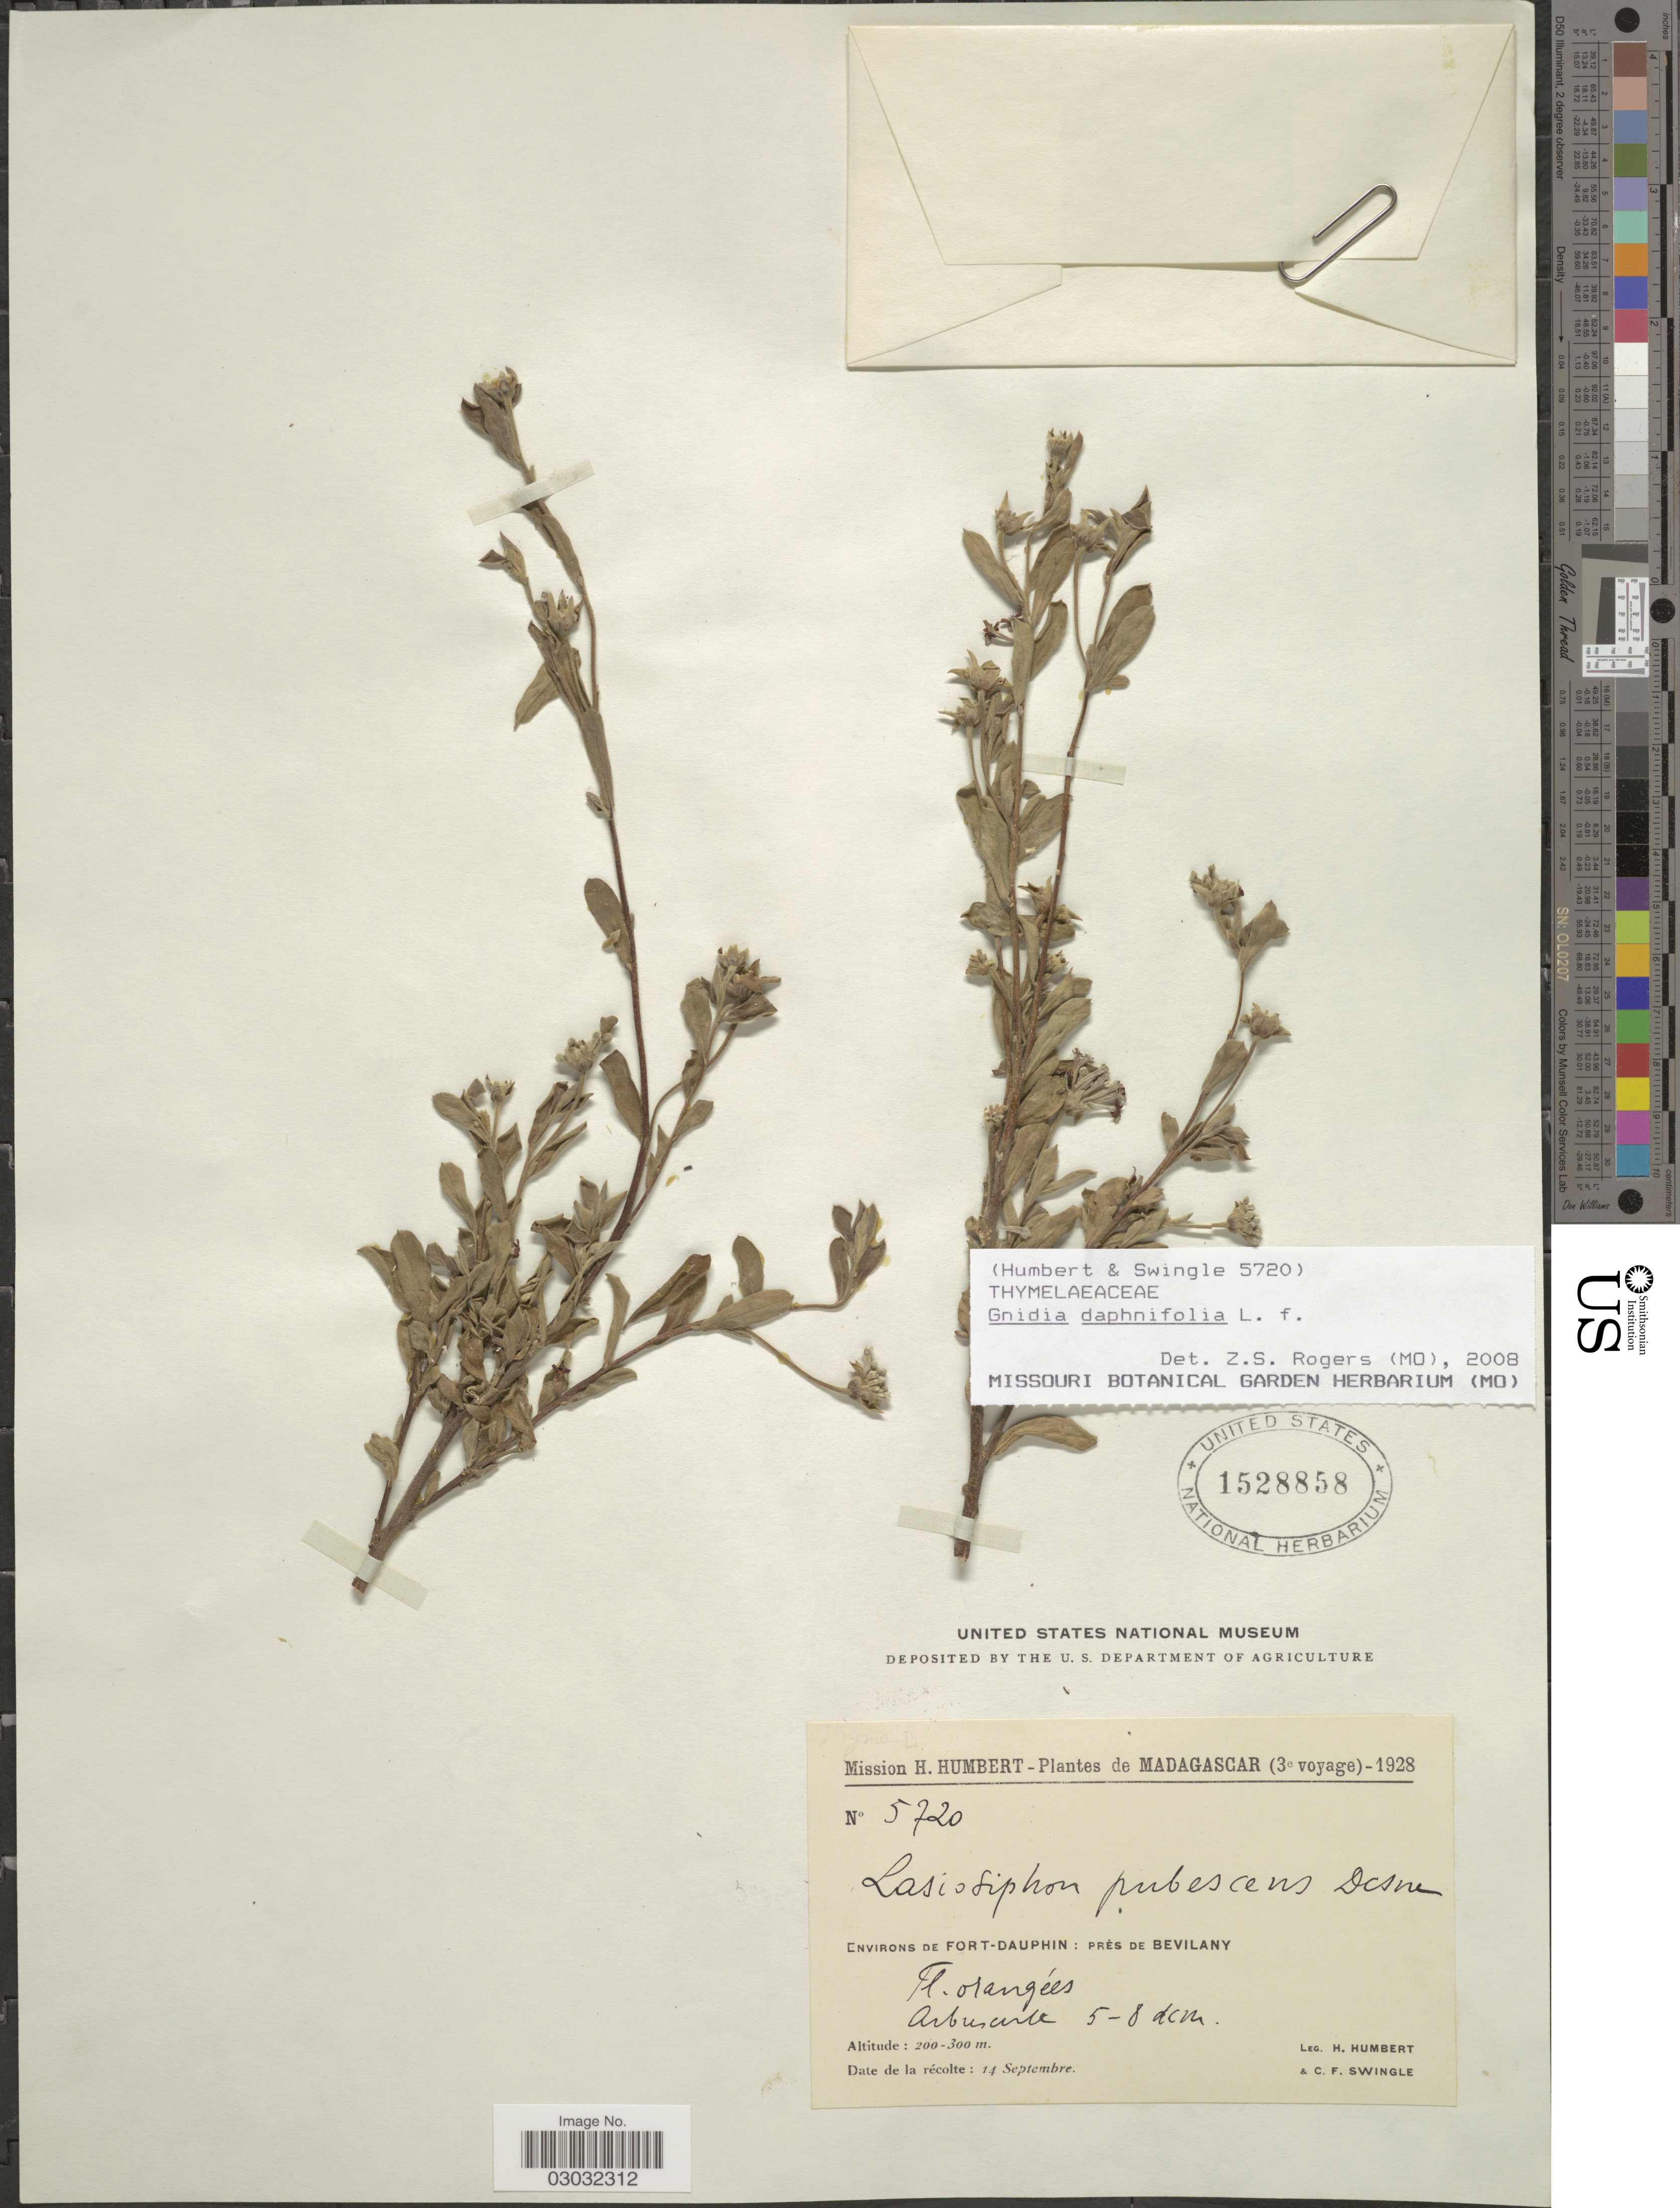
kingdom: Plantae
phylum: Tracheophyta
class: Magnoliopsida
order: Malvales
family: Thymelaeaceae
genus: Lasiosiphon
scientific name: Lasiosiphon daphnifolius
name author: (L. f.) Boatwr. & J.C. Manning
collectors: H. Humbert & C. Swingle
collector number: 5720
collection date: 1928-09-14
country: Madagascar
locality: Environs de Fort-Dauphin: près de Bevilany.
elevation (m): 200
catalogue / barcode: US 1528858